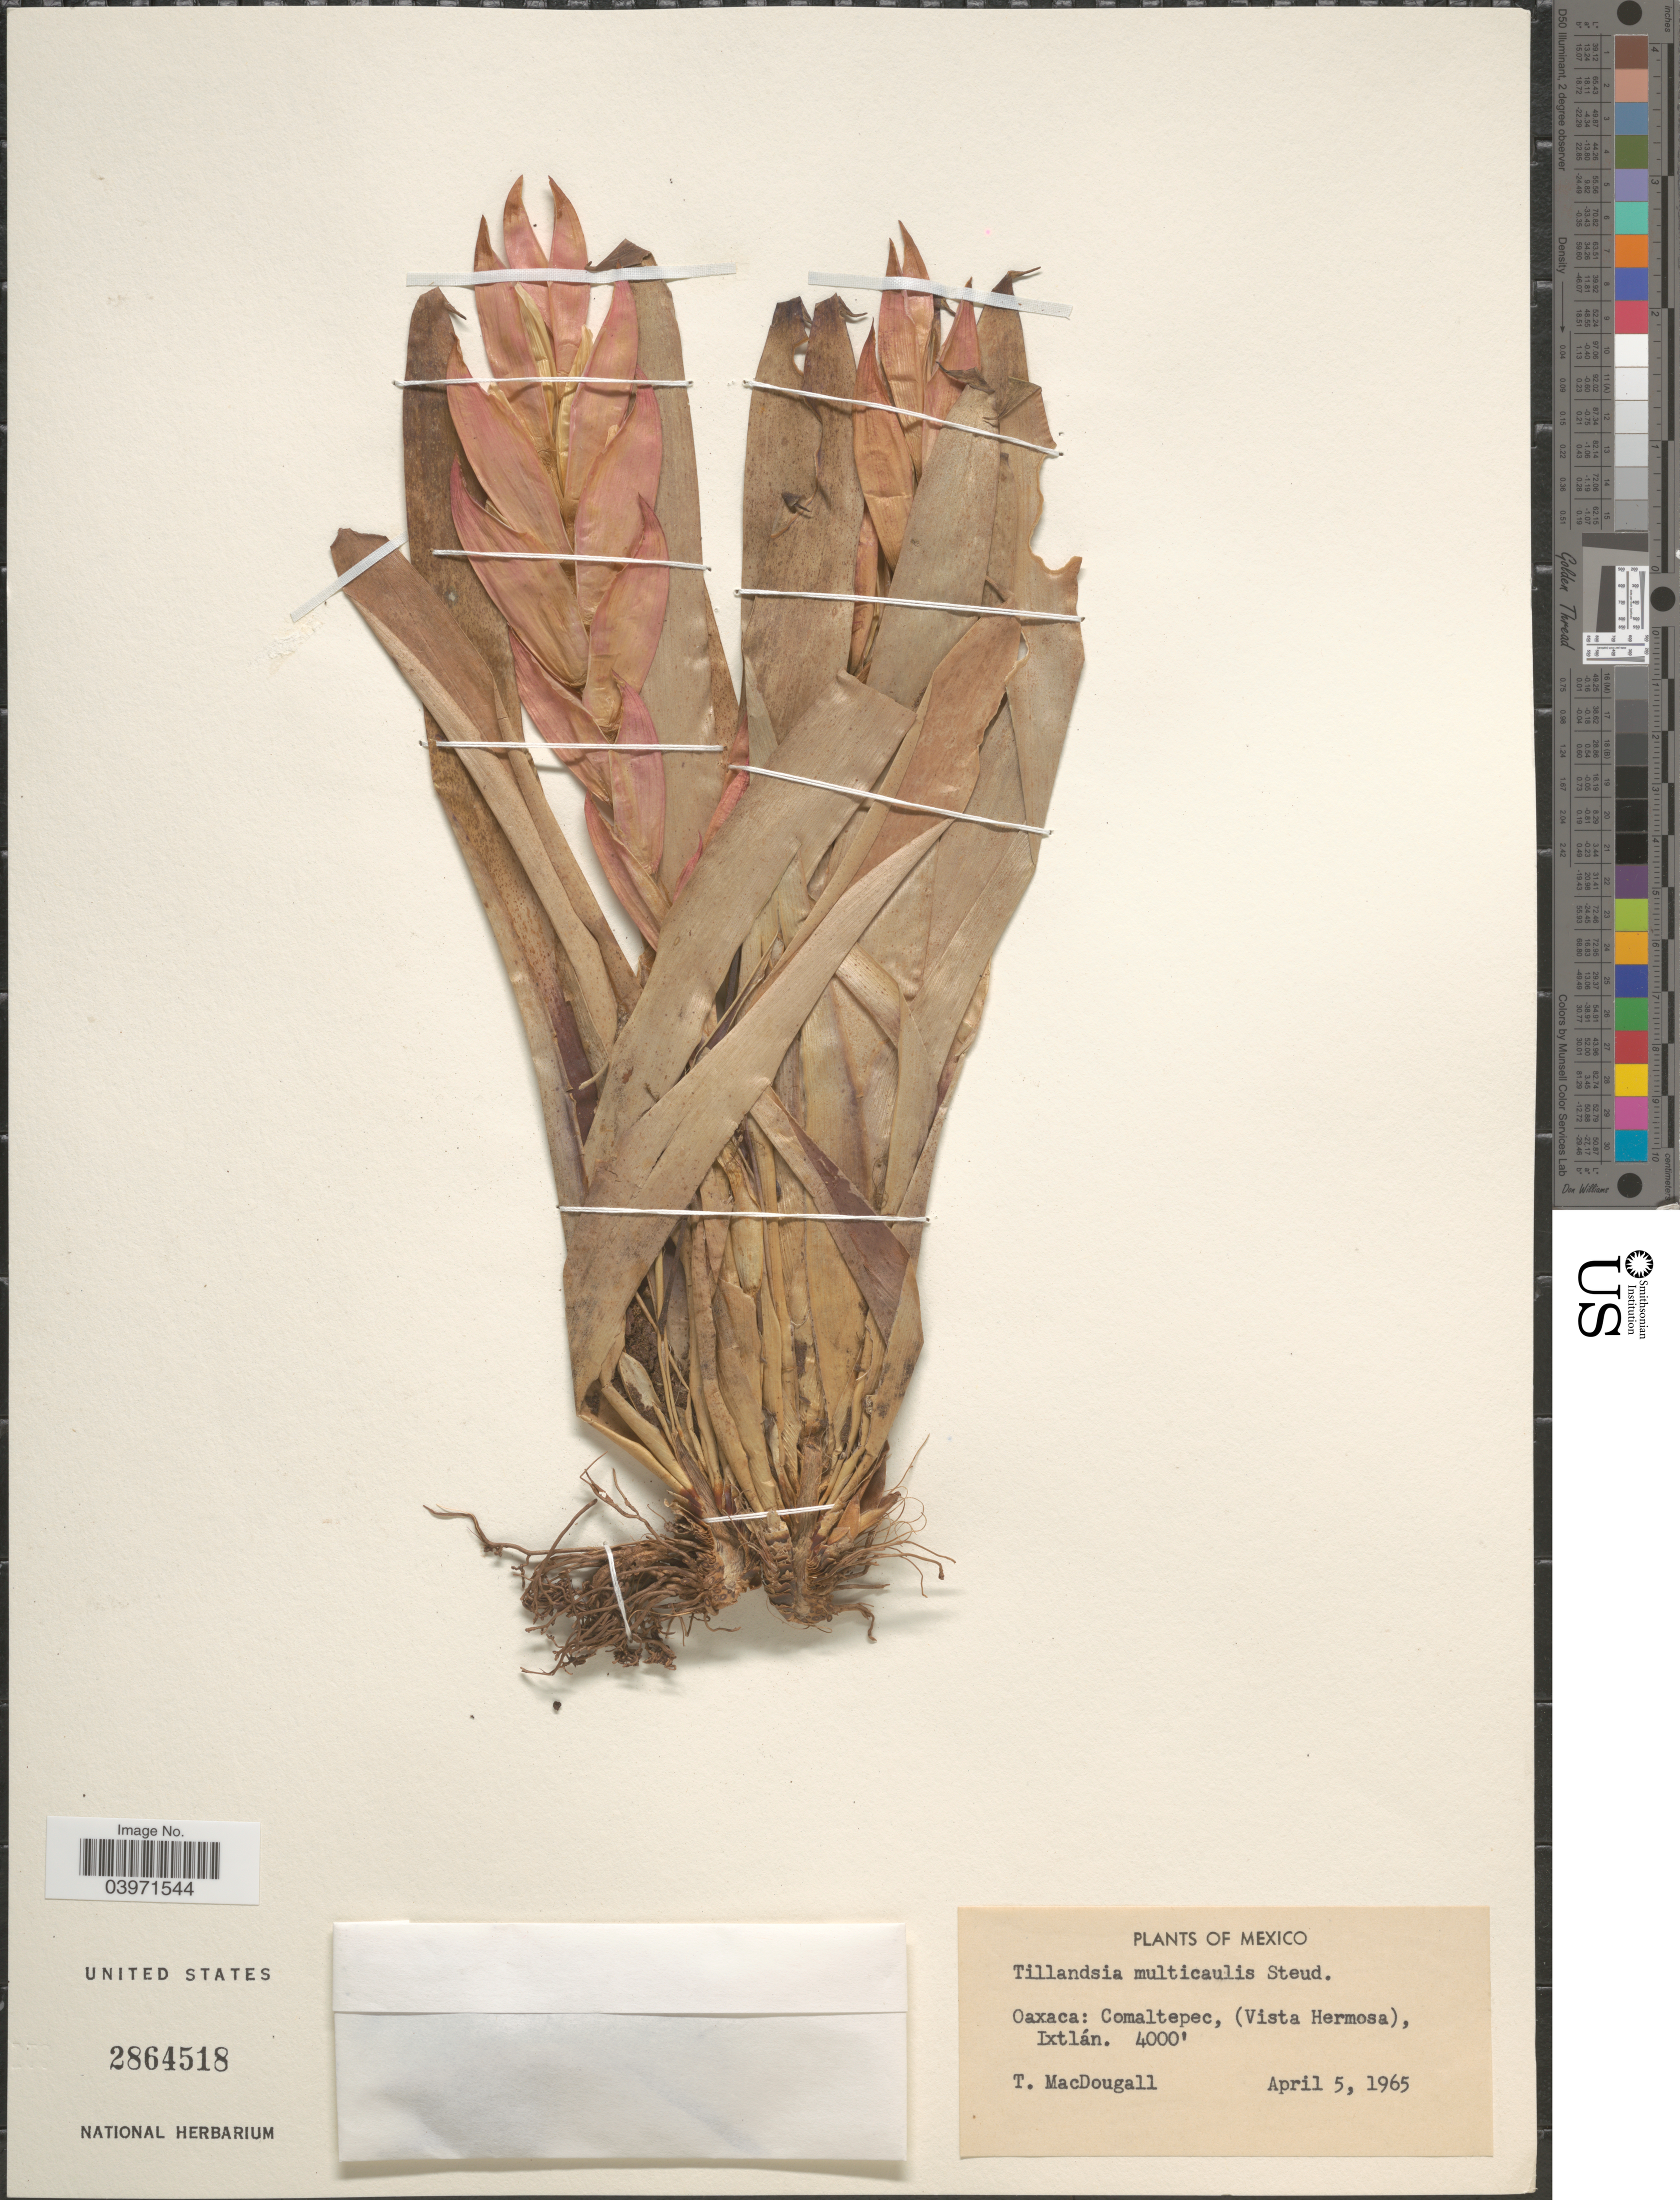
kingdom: Plantae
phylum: Tracheophyta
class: Liliopsida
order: Poales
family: Bromeliaceae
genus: Tillandsia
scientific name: Tillandsia multicaulis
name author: Steud.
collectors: T. B. MacDougall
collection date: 1965-04-05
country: Mexico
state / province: Oaxaca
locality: Comaltepec, (Vista Hermosa), Ixtlán.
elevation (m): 1219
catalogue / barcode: US 2864518